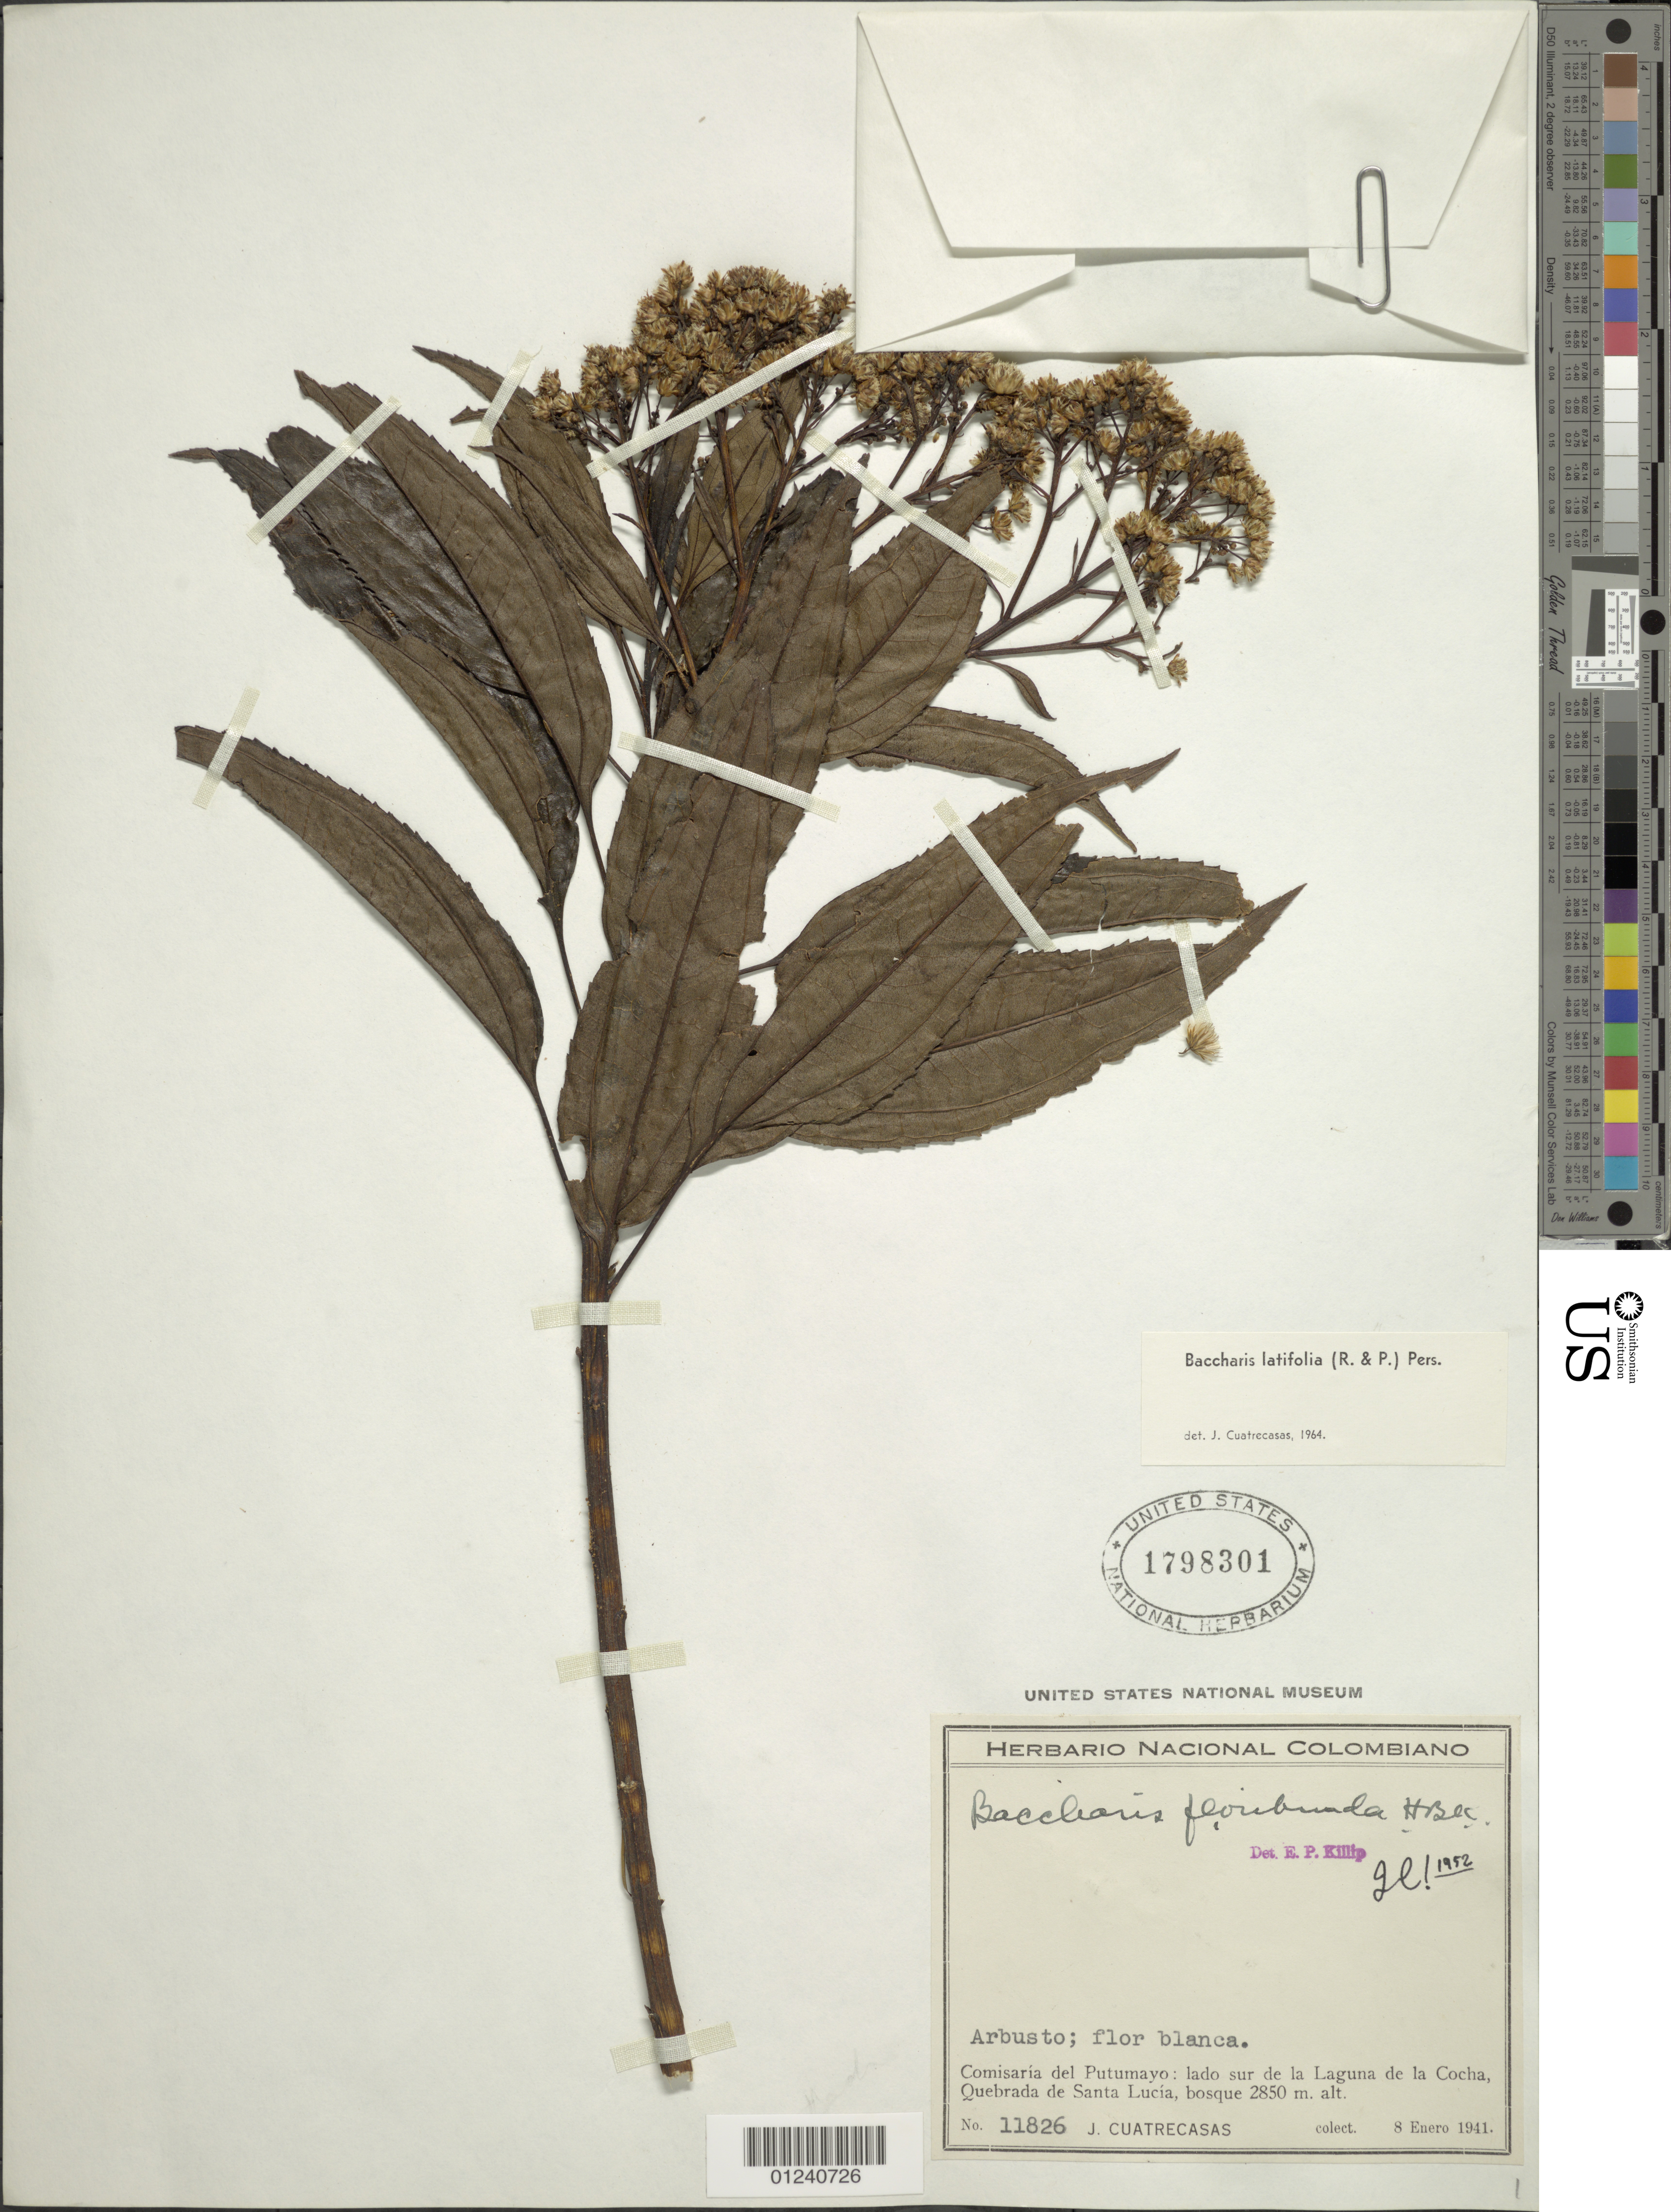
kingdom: Plantae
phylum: Tracheophyta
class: Magnoliopsida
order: Asterales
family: Asteraceae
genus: Baccharis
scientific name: Baccharis latifolia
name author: (Ruiz & Pav.) Pers.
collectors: J. Cuatrecasas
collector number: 11826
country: Colombia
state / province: Putumayo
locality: Lado sur de la Laguna de la Cocha, Quebrada de Santa Lucia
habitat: bosque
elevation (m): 2850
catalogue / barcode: US 1798301